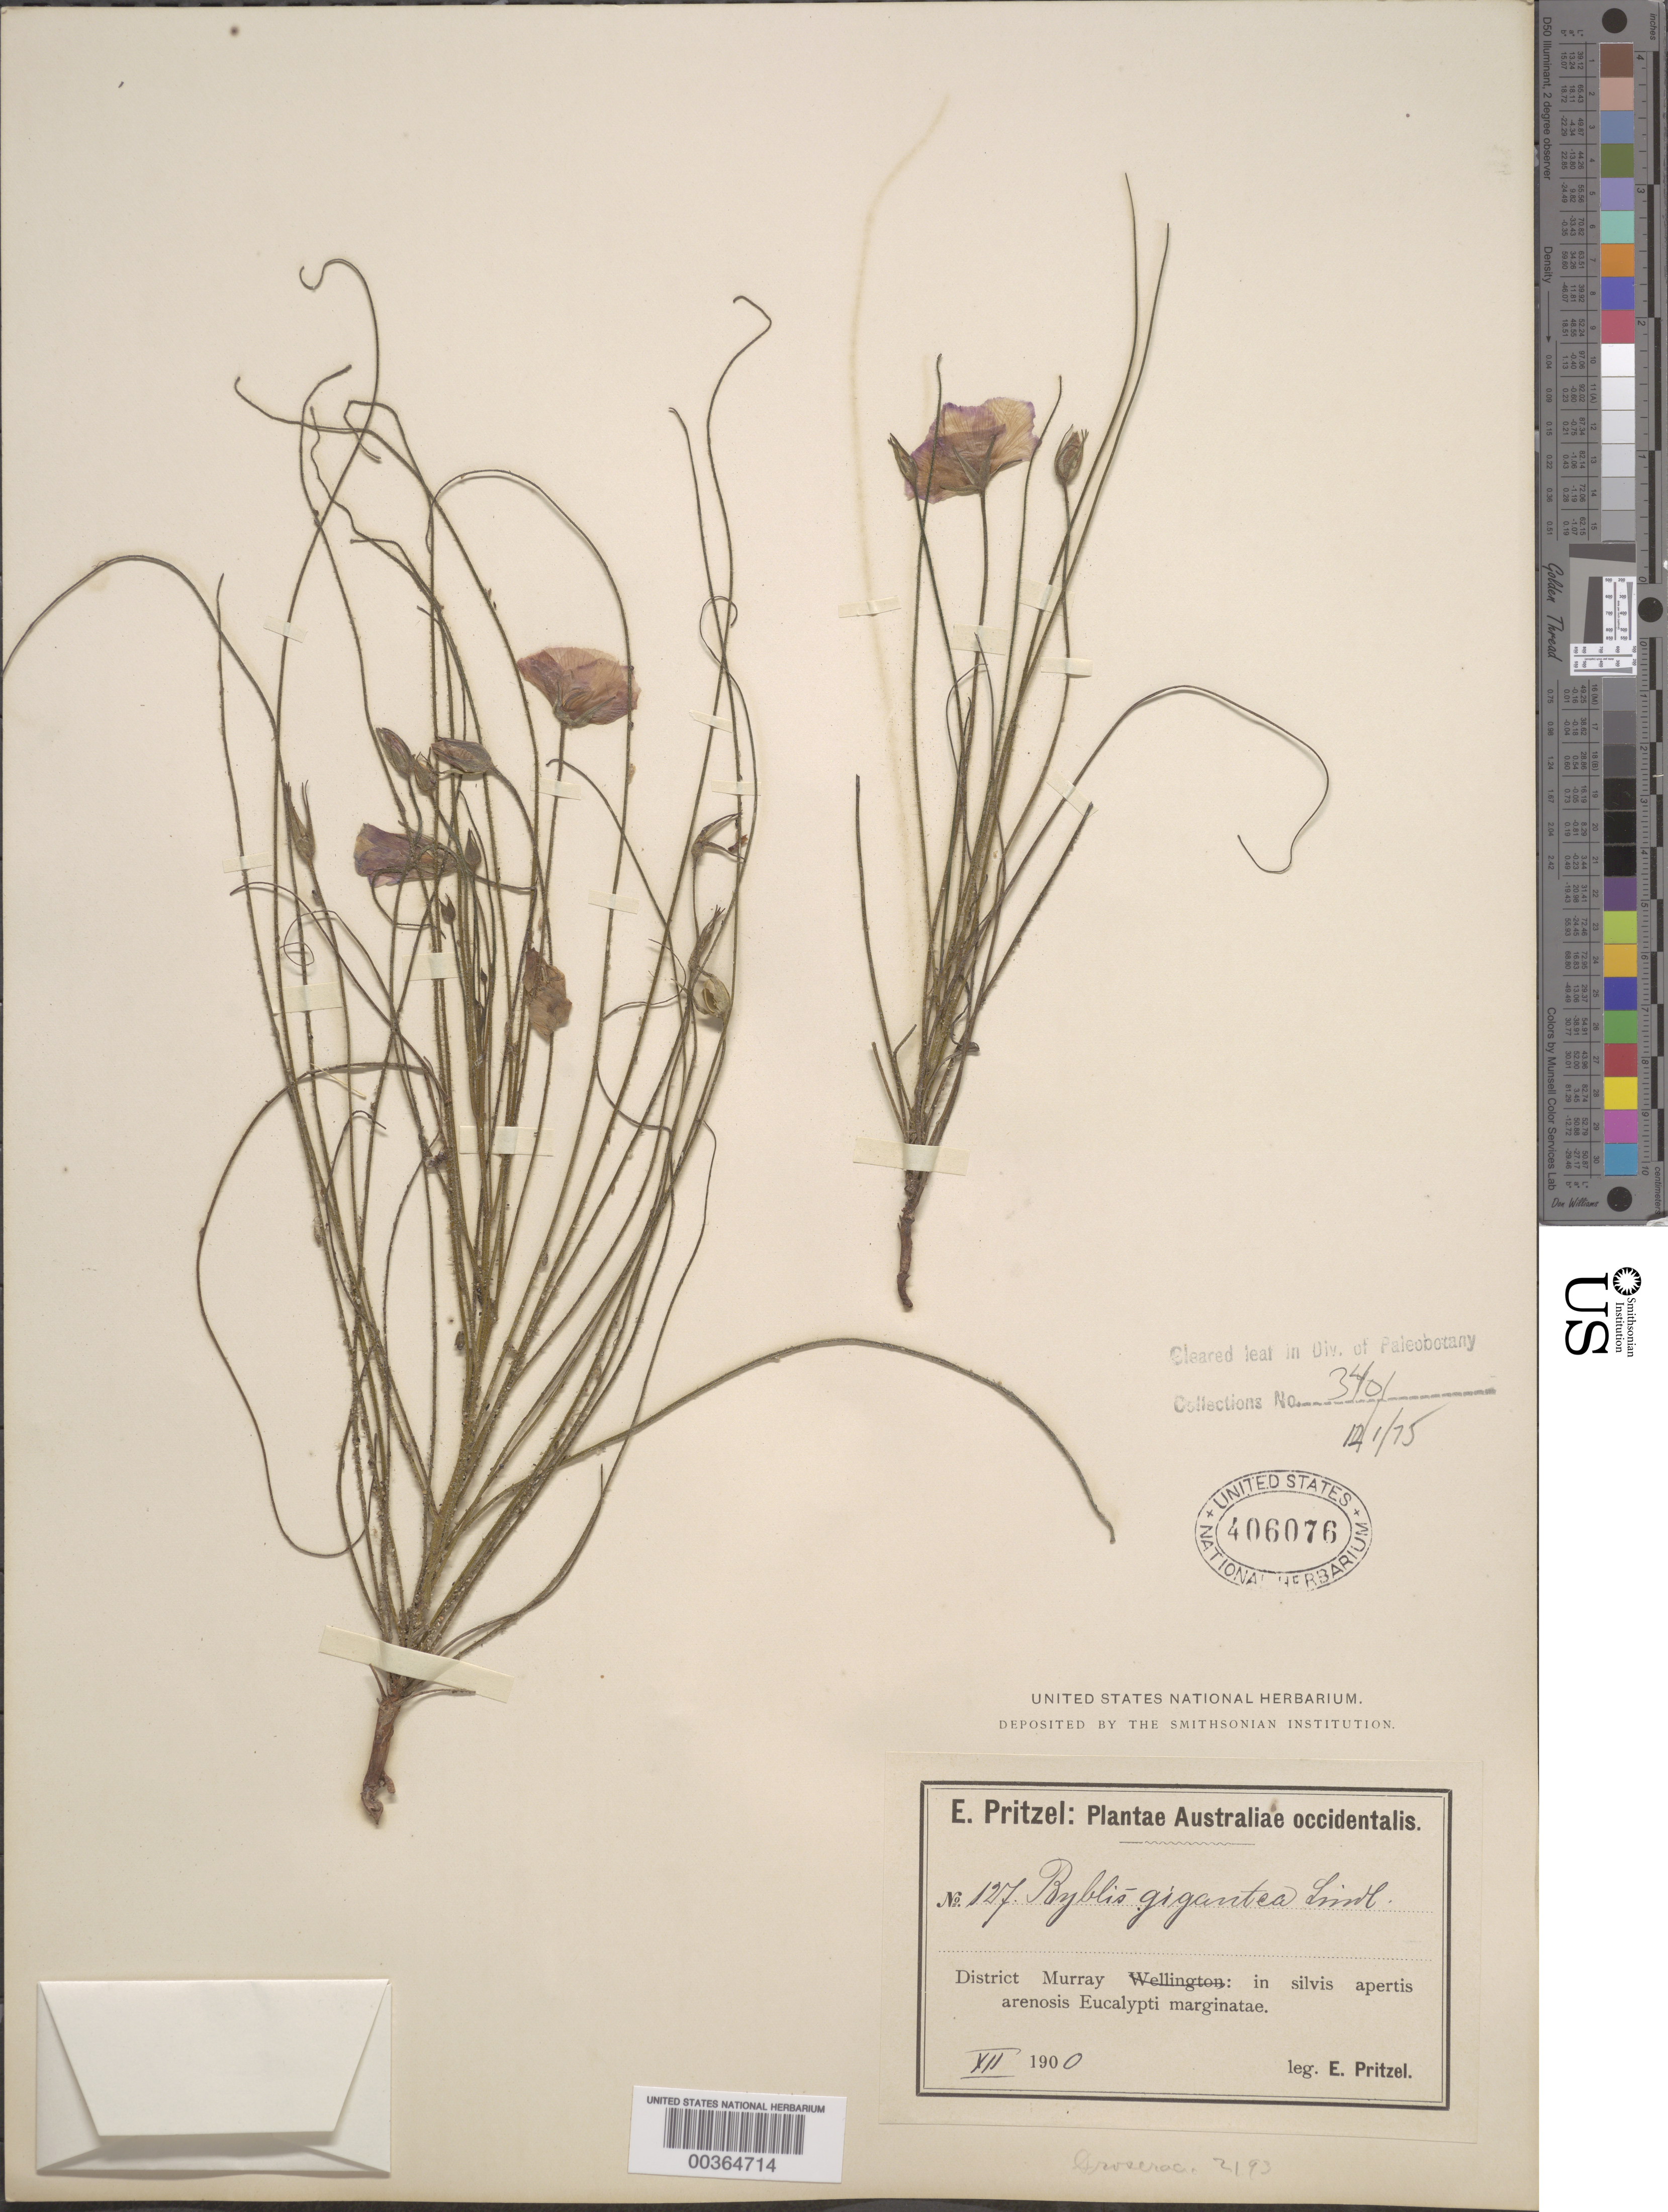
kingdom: Plantae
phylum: Tracheophyta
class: Magnoliopsida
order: Lamiales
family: Byblidaceae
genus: Byblis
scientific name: Byblis gigantea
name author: Lindl.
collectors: E. G. Pritzel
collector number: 127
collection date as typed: Dec 1900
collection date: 1900-12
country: Australia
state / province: Western Australia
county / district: Murray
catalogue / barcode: US 406076